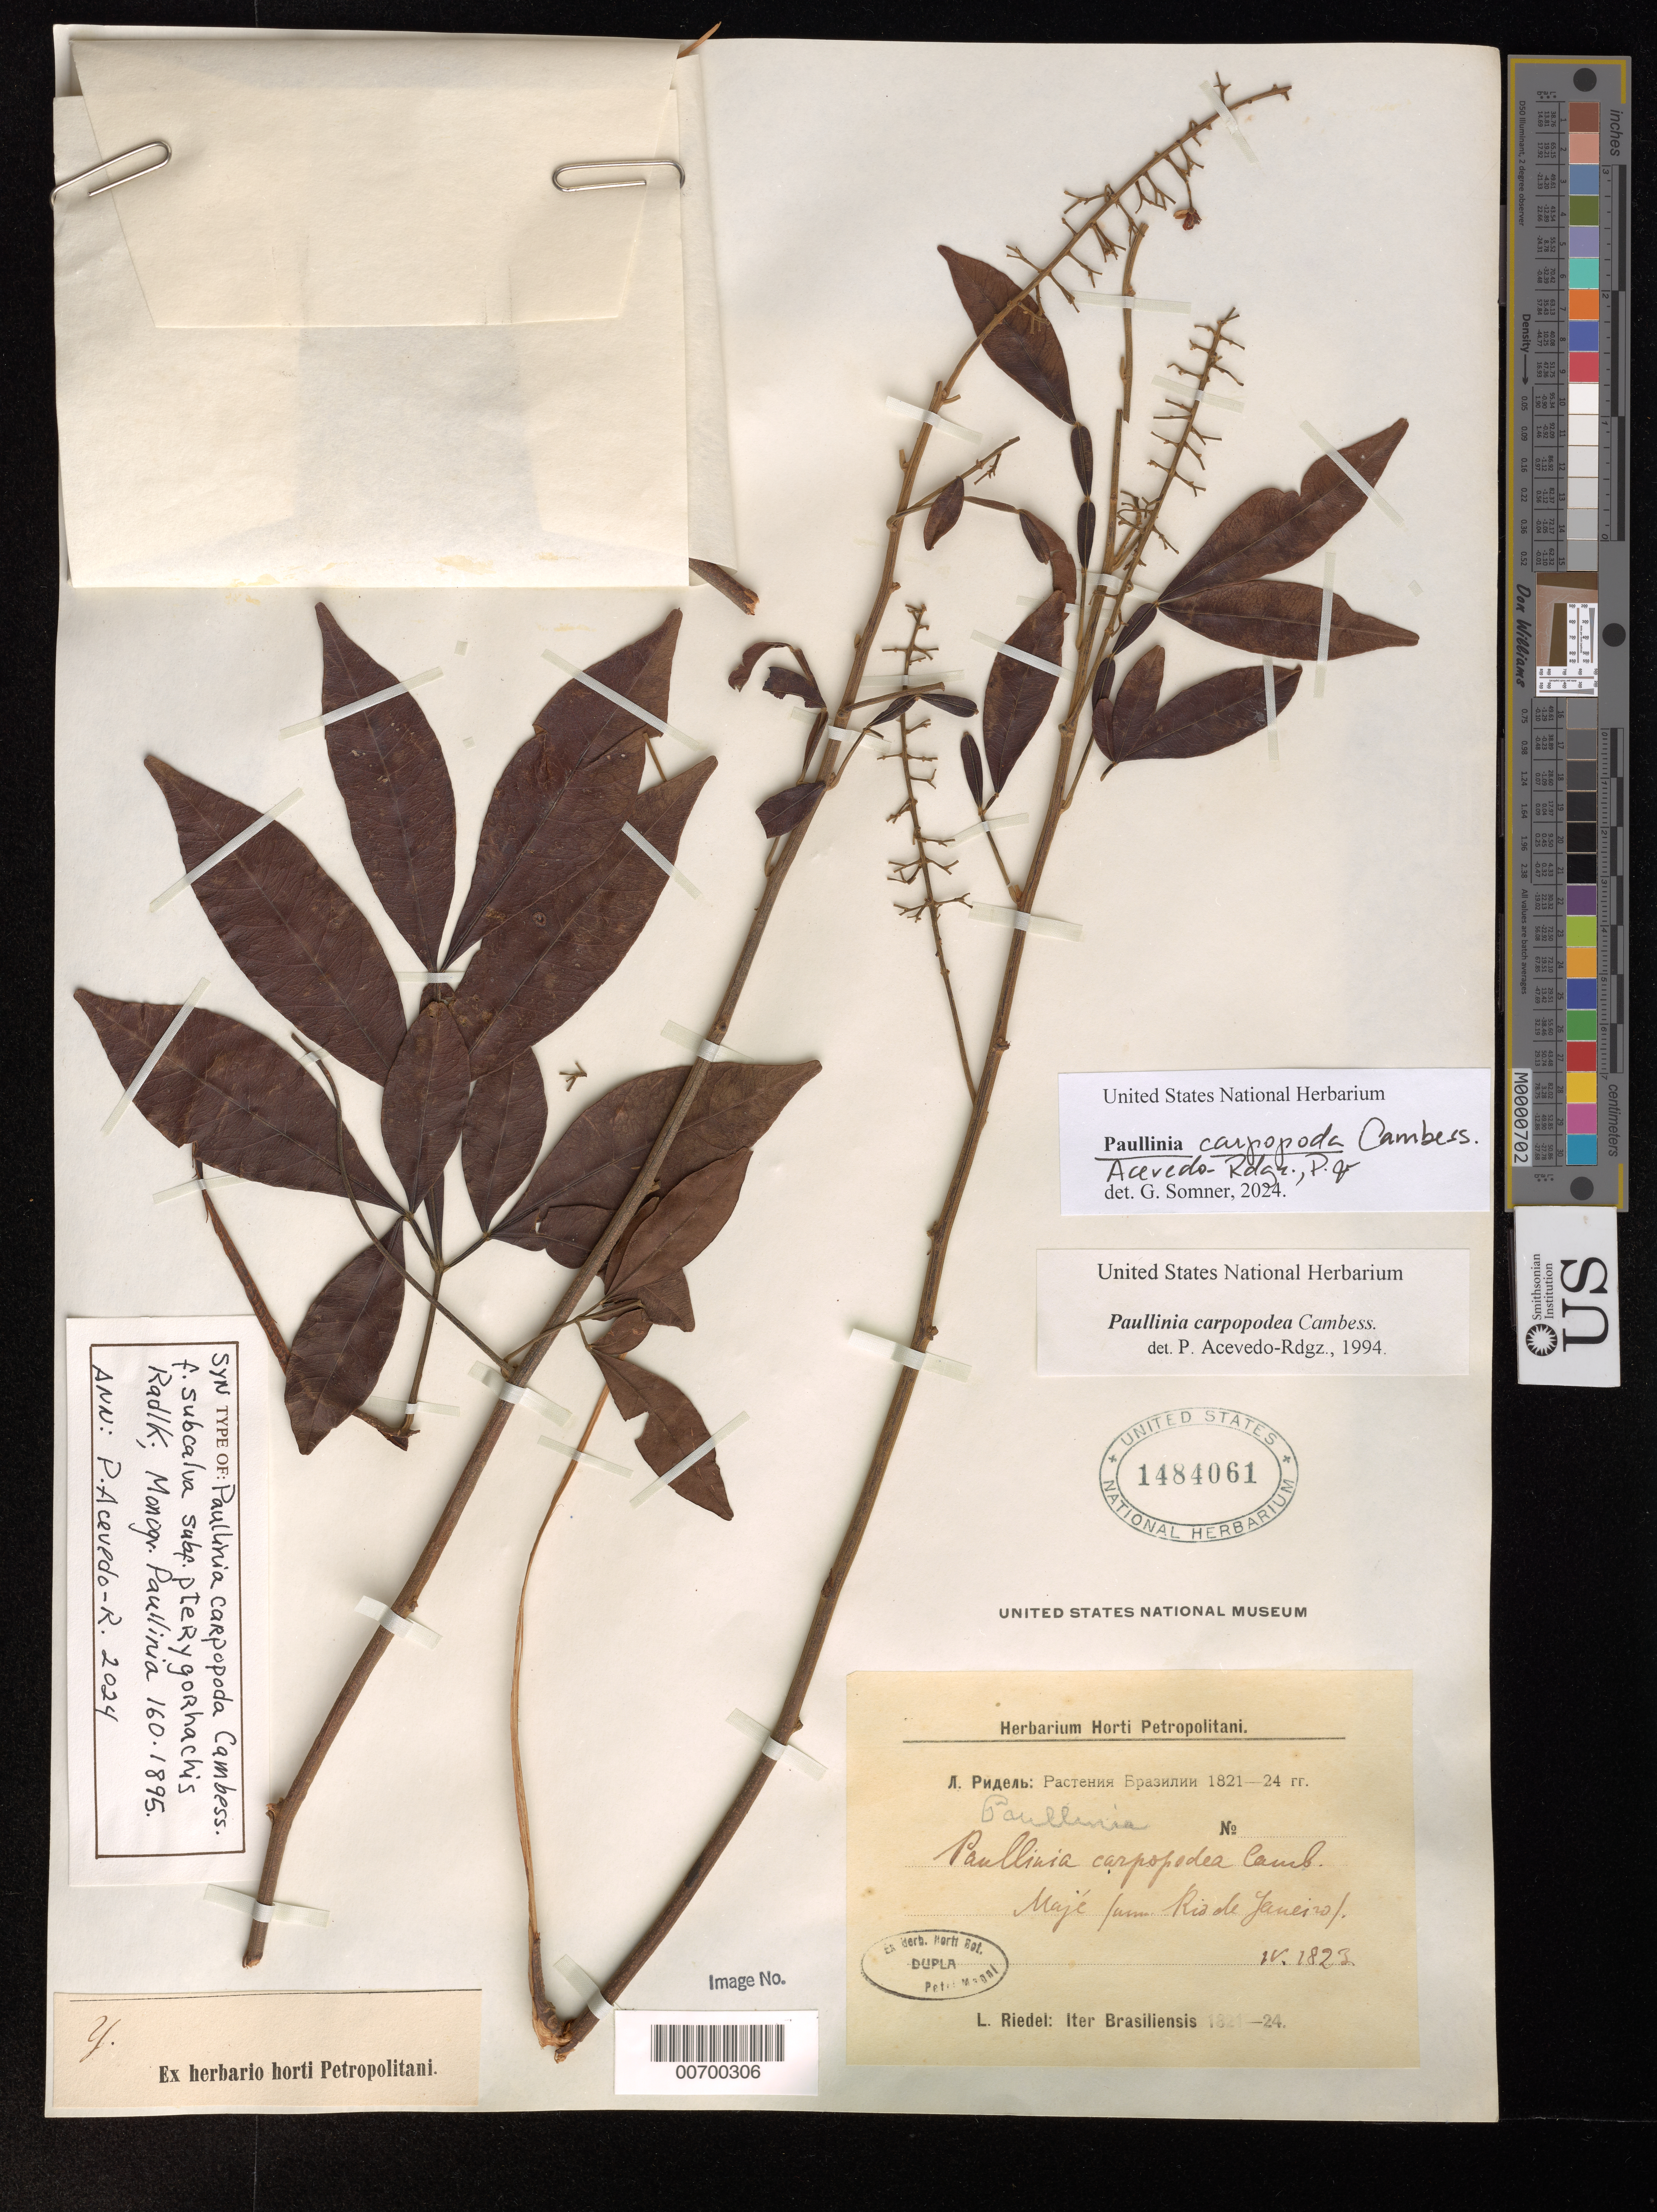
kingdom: Plantae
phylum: Tracheophyta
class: Magnoliopsida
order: Sapindales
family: Sapindaceae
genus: Paullinia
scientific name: Paullinia carpopodea f. subcalva subf. pterygorhachis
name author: Radlk.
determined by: Acevedo-Rodríguez, P., (BOT), Smithsonian Institution - National Museum of Natural History (UNITED STATES)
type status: Syntype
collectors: L. Reidel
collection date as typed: Apr 1823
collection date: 1823-04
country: Brazil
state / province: Rio de Janeiro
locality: Majé.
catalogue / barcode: US 1484061